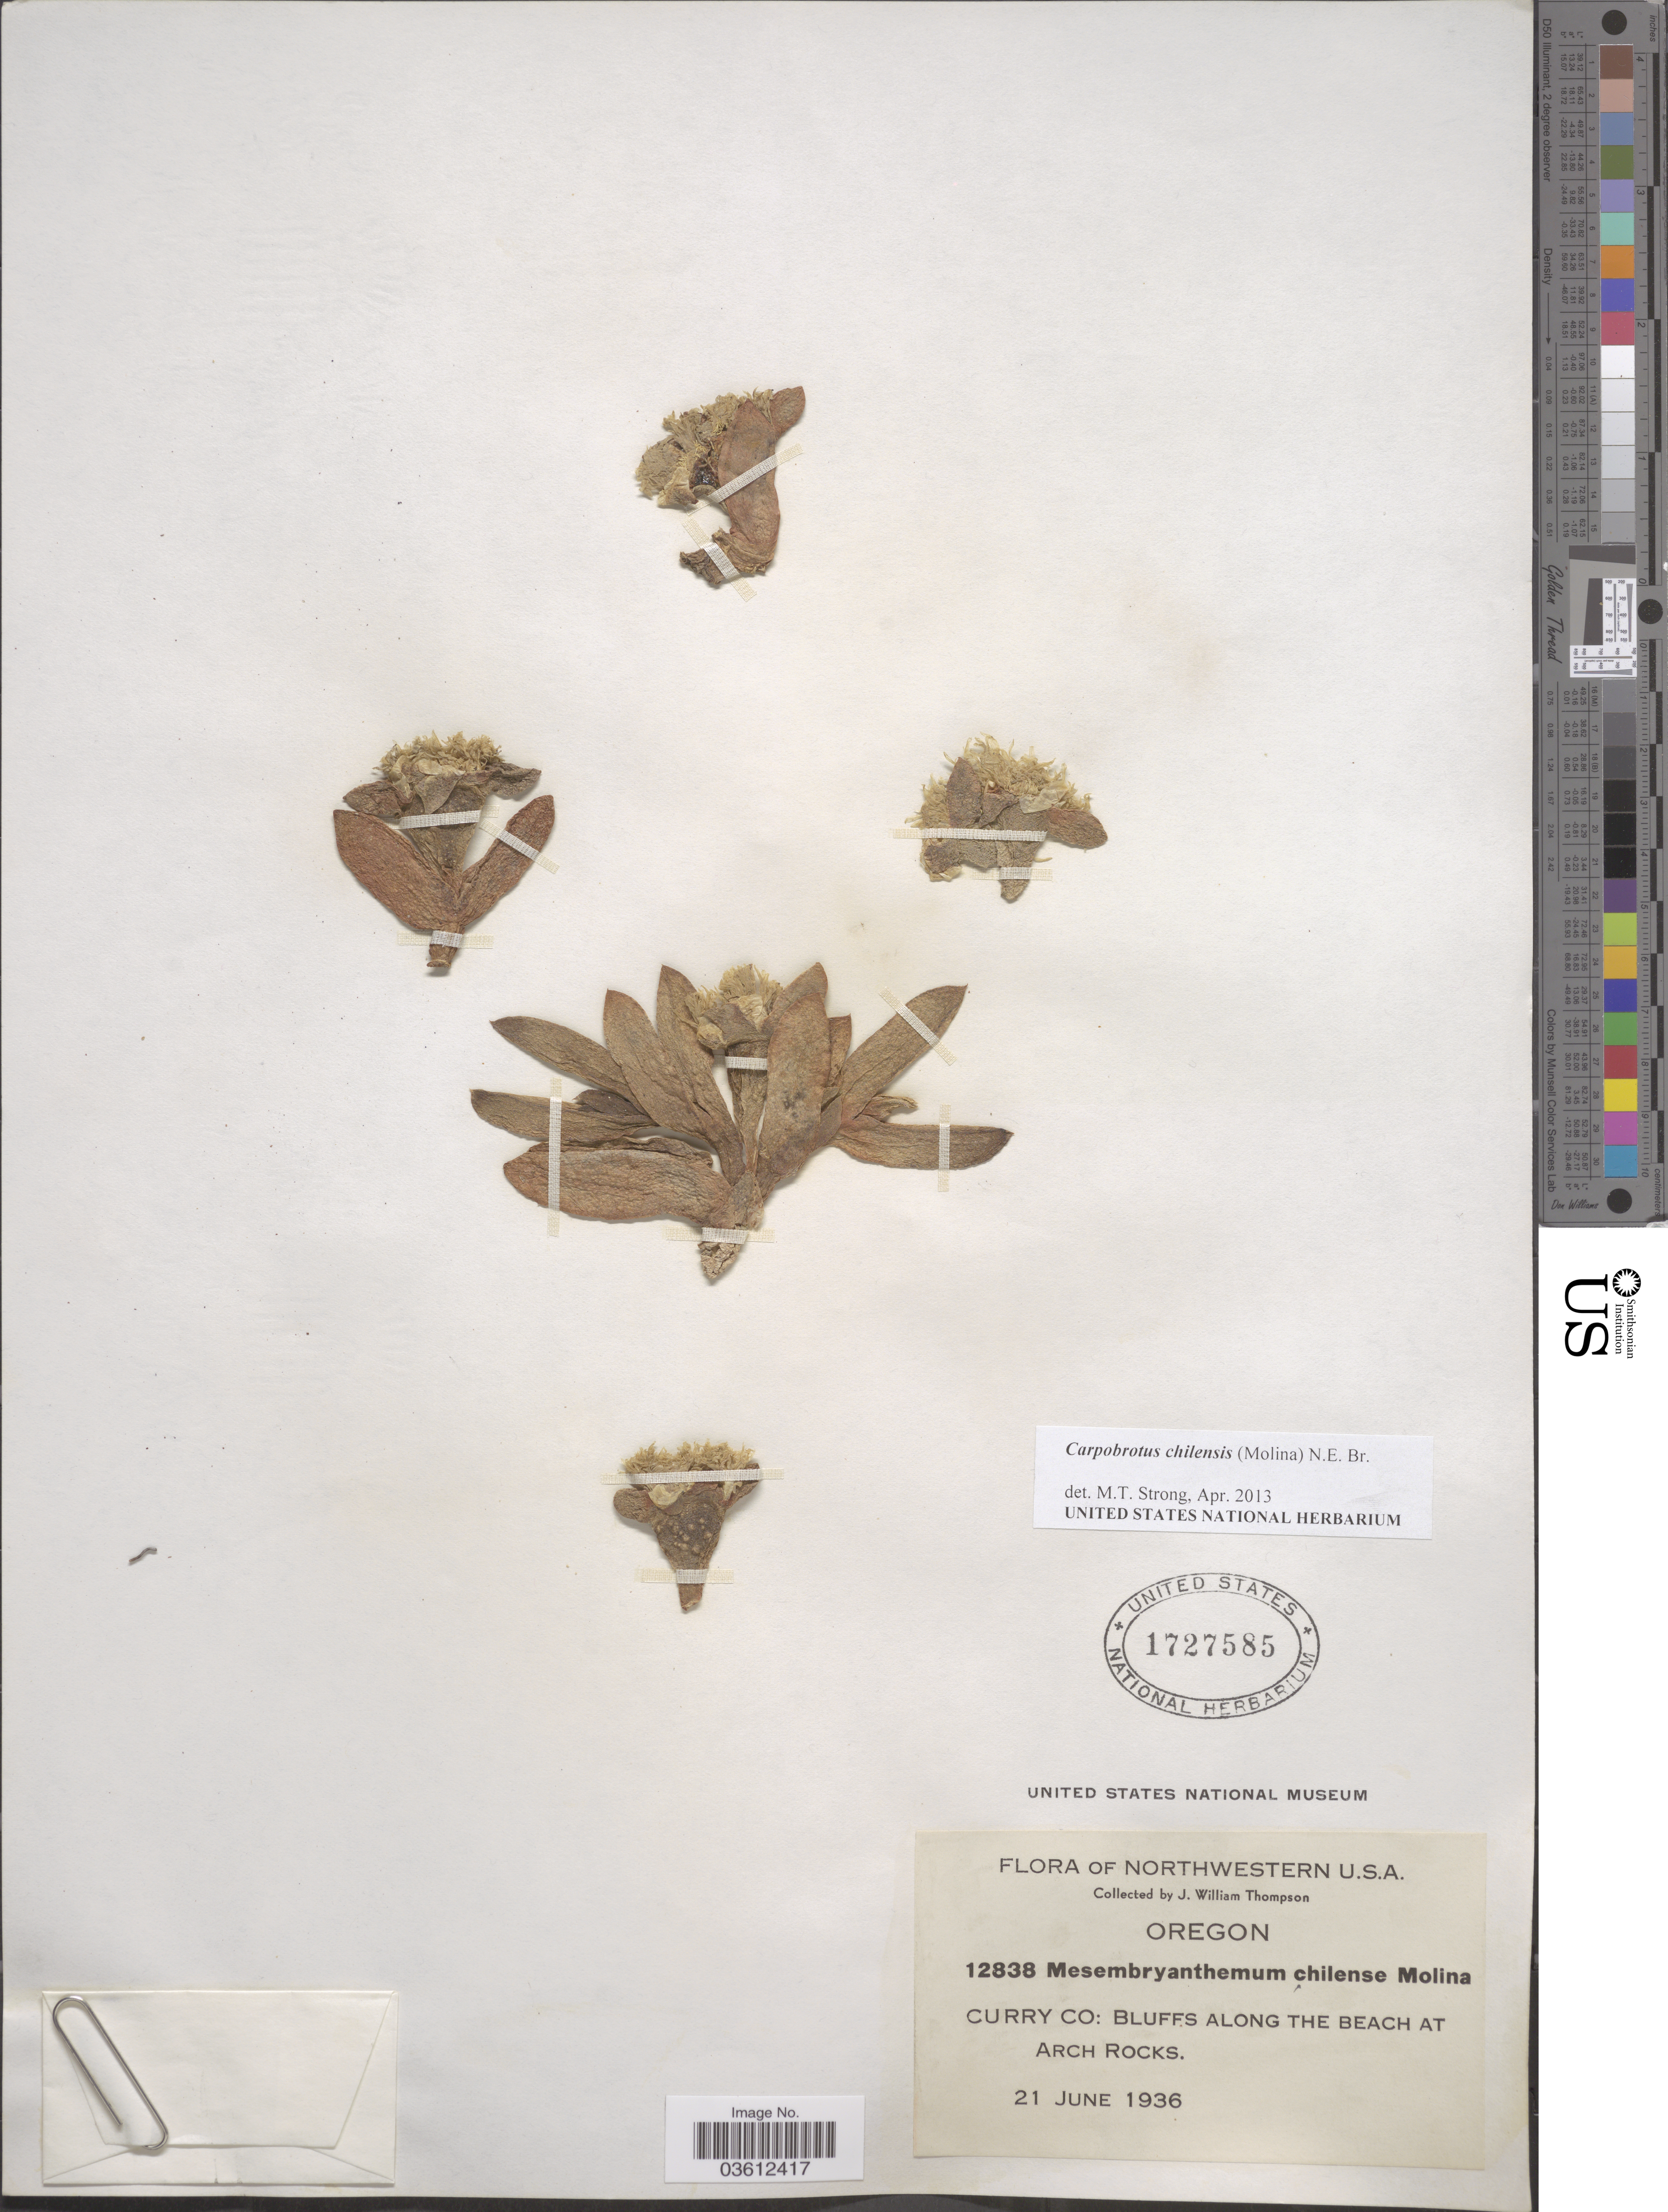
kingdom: Plantae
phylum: Tracheophyta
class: Magnoliopsida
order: Caryophyllales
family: Aizoaceae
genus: Carpobrotus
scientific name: Carpobrotus chilensis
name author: (Molina) N.E. Br.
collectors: J. W. Thompson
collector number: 12838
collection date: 1936-06-21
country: United States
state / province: Oregon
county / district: Curry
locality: Northwestern U.S.A. Curry Co: Bluff along the beach at Arch Rocks.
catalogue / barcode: US 1727585